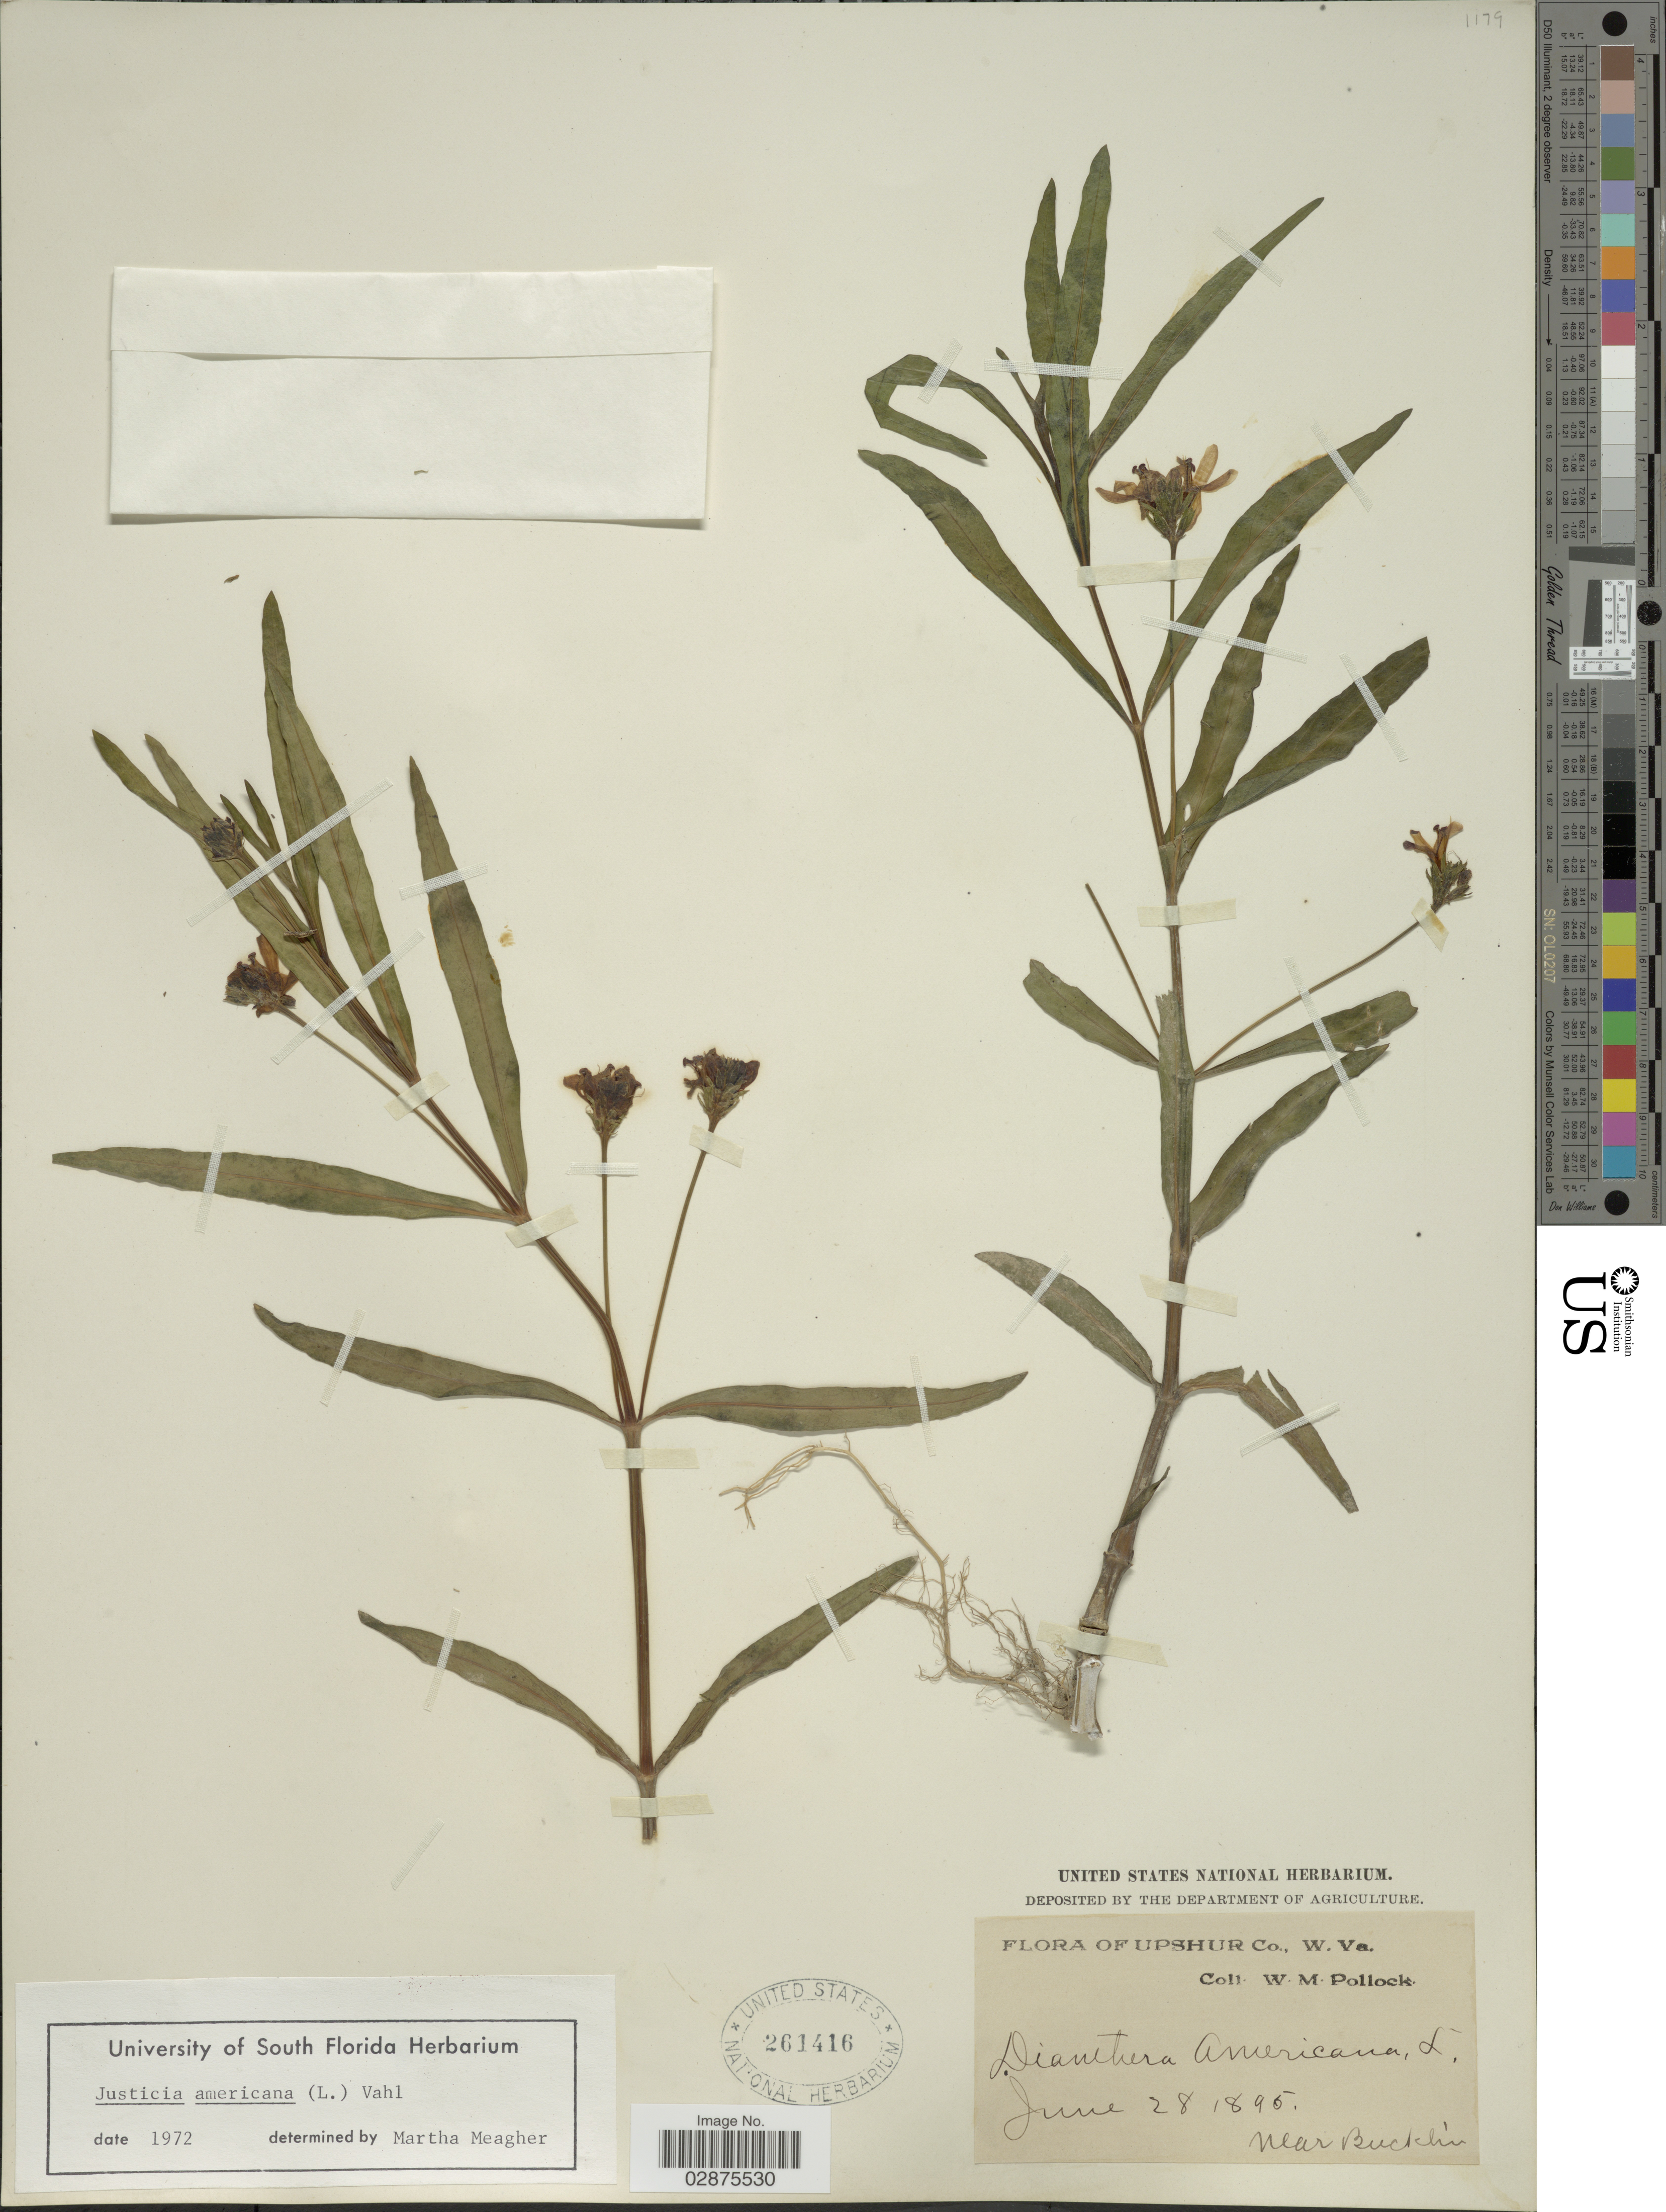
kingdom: Plantae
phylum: Tracheophyta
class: Magnoliopsida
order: Lamiales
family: Acanthaceae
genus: Justicia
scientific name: Justicia americana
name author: (L.) Vahl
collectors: W. M. Pollock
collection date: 1895-06-28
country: United States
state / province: West Virginia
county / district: Upshur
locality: W. Va. Near Bucklin.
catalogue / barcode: US 261416